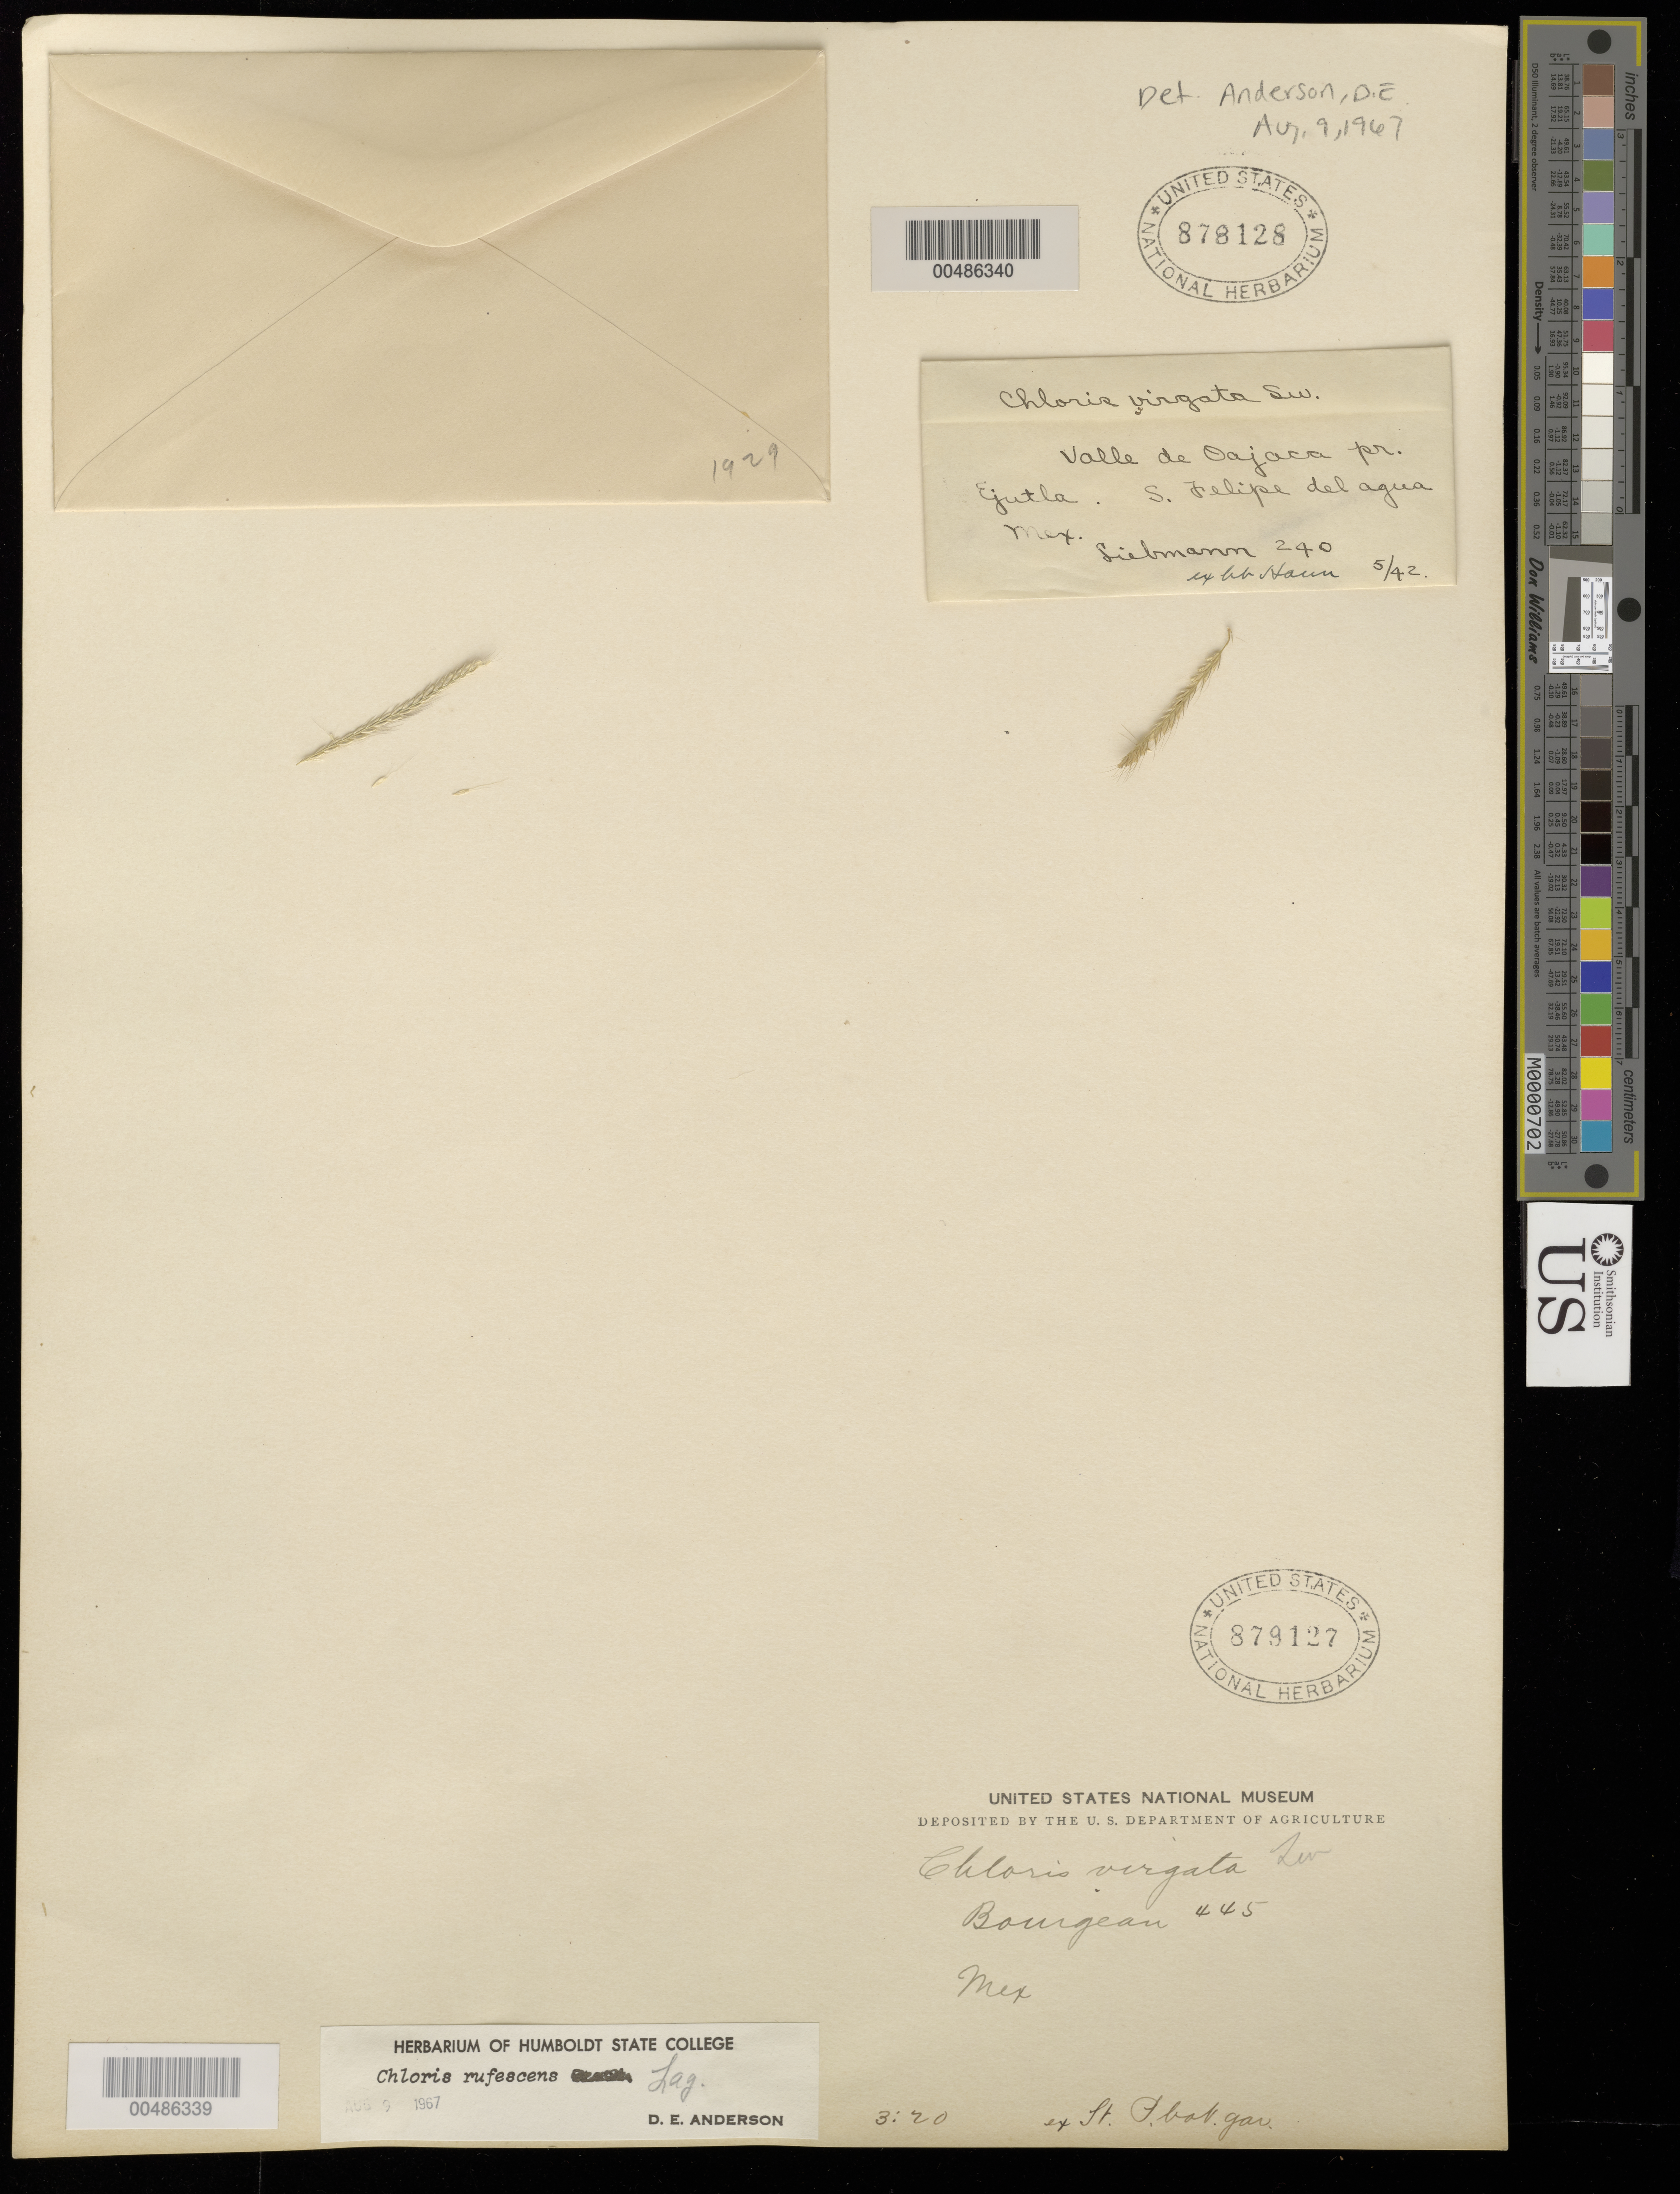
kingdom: Plantae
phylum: Tracheophyta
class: Liliopsida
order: Poales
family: Poaceae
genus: Chloris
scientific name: Chloris rufescens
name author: Lag.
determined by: Anderson, D. E.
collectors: F. M. Liebmann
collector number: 240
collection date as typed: May 1842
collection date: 1842-05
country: Mexico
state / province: Oaxaca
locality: Valle de Oaxaca, Ejutla, San Felipe del Agua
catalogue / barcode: US 878128